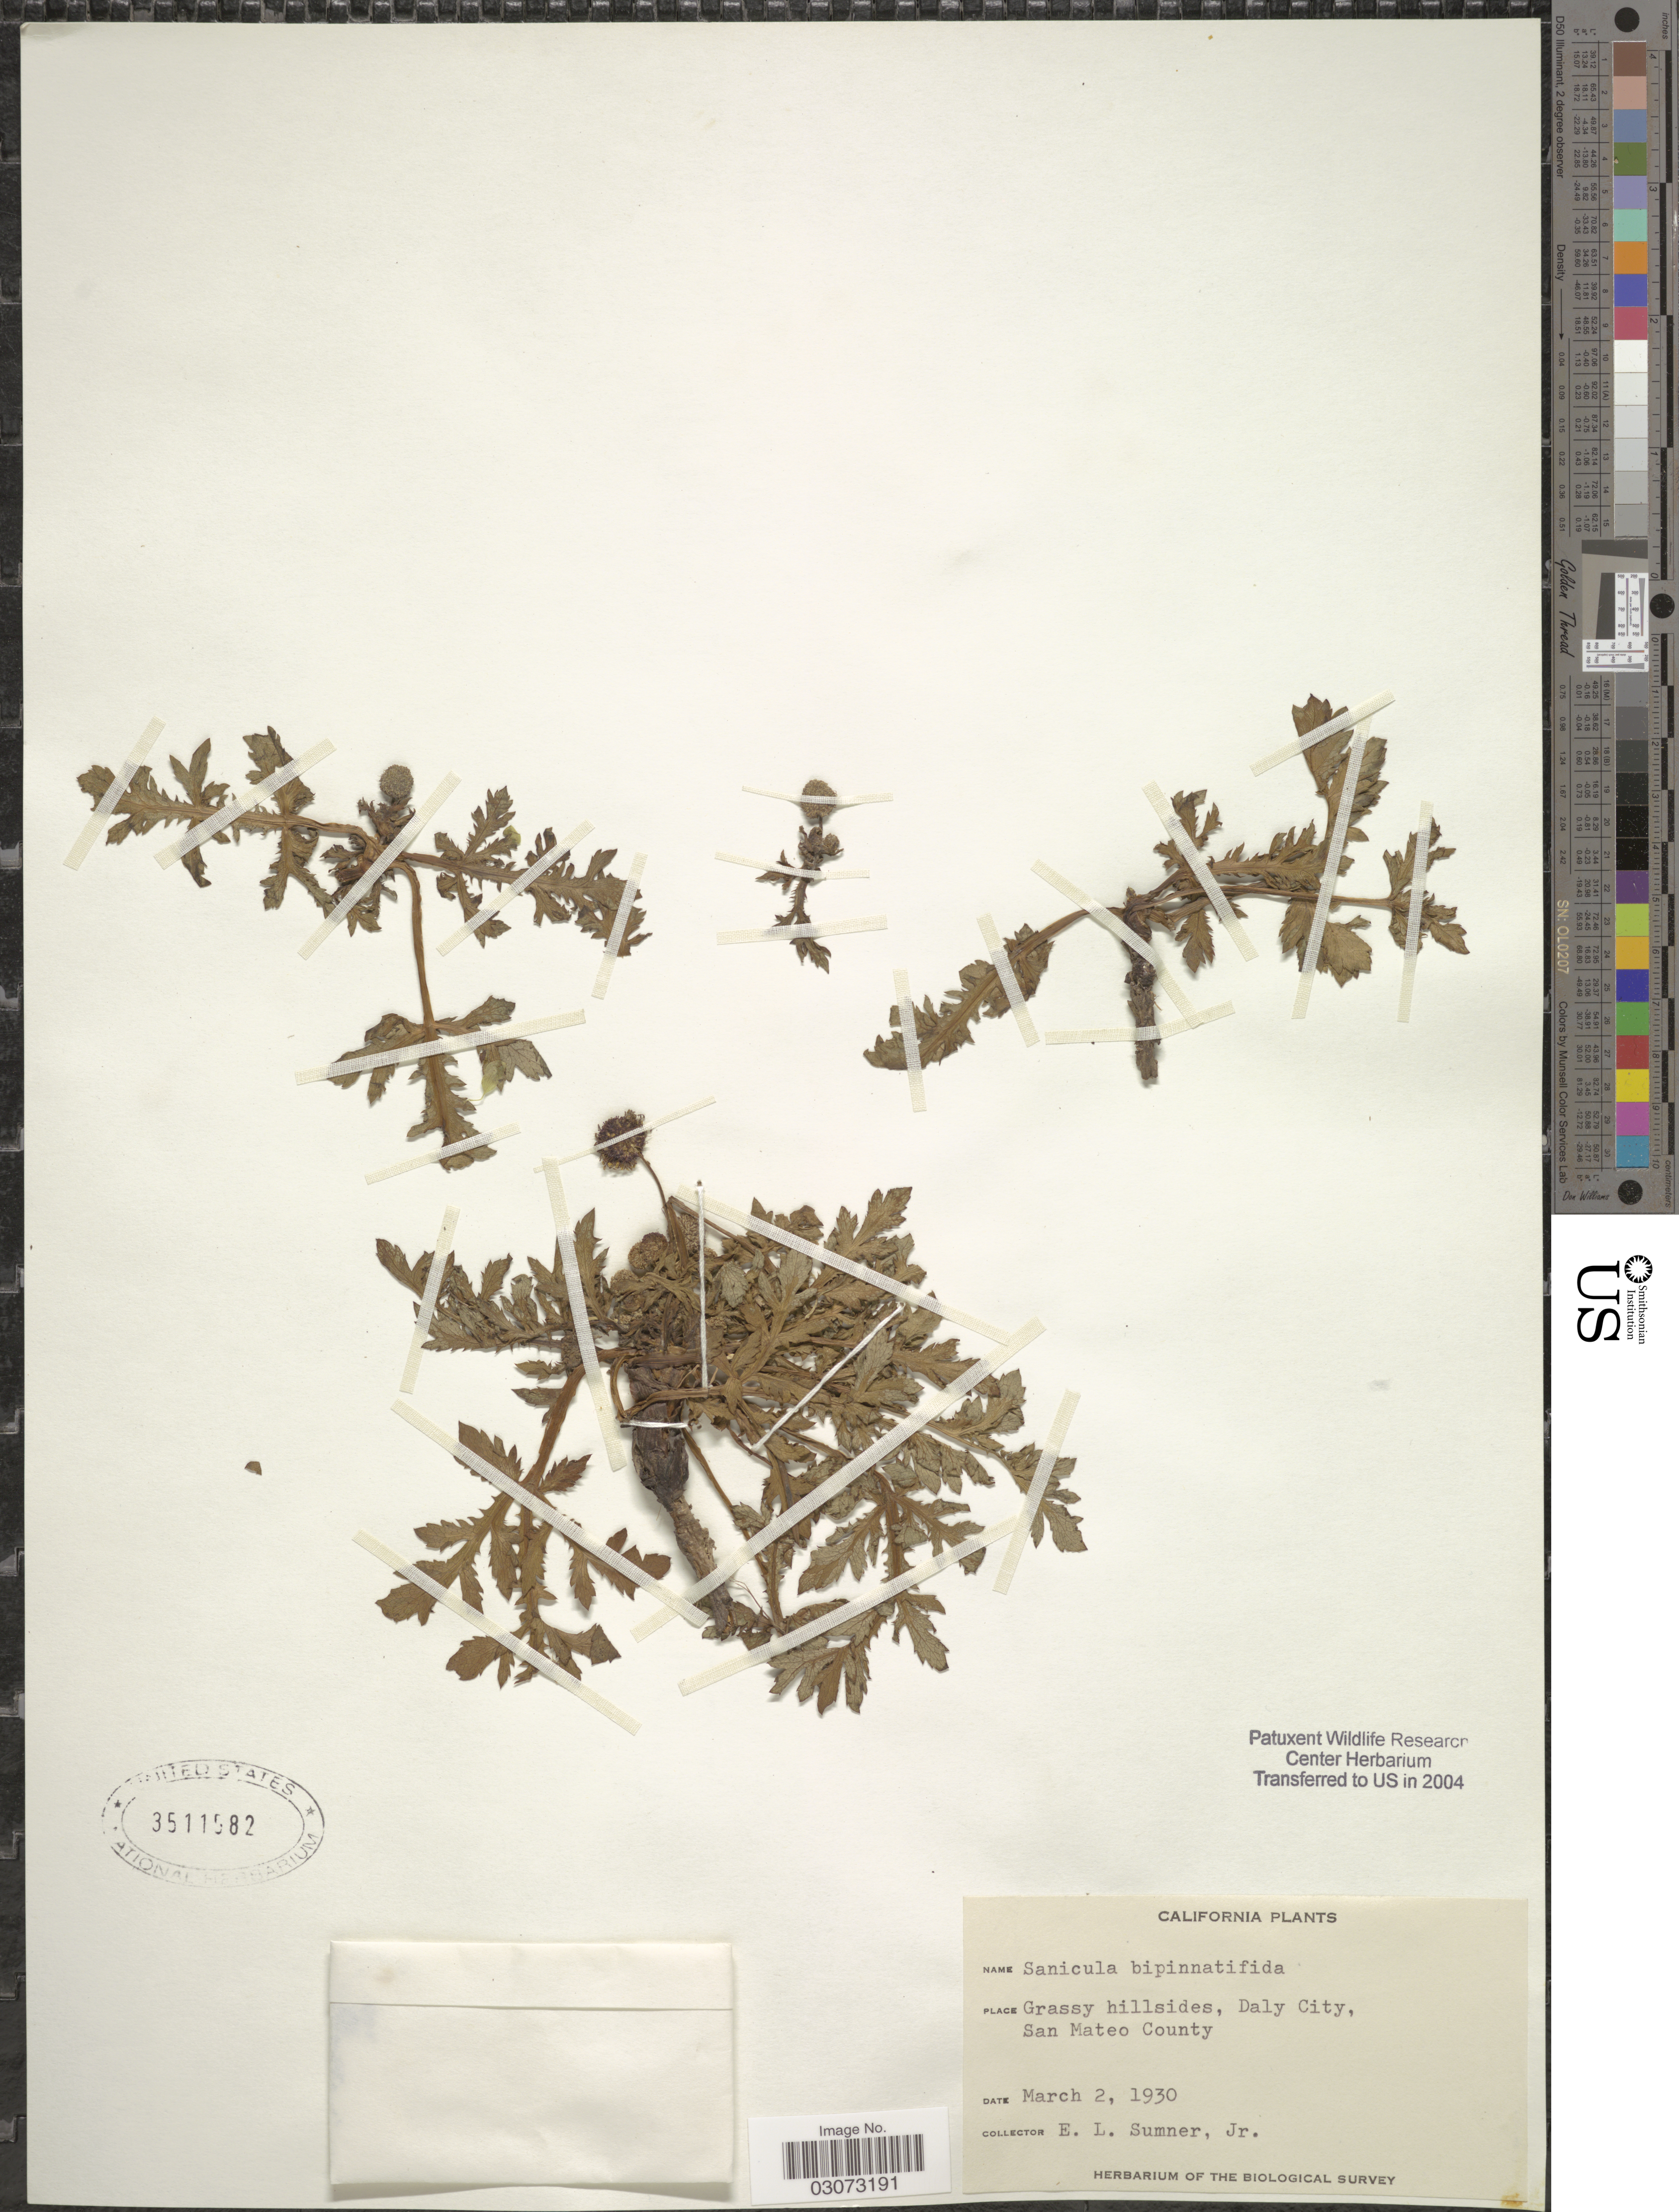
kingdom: Plantae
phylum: Tracheophyta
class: Magnoliopsida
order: Apiales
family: Apiaceae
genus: Sanicula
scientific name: Sanicula bipinnatifida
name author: Douglas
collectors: E. Sumner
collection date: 1930-03-02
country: United States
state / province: California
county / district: San Mateo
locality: Grassy hillsides, Daly City, San Mateo County.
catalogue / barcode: US 3511582